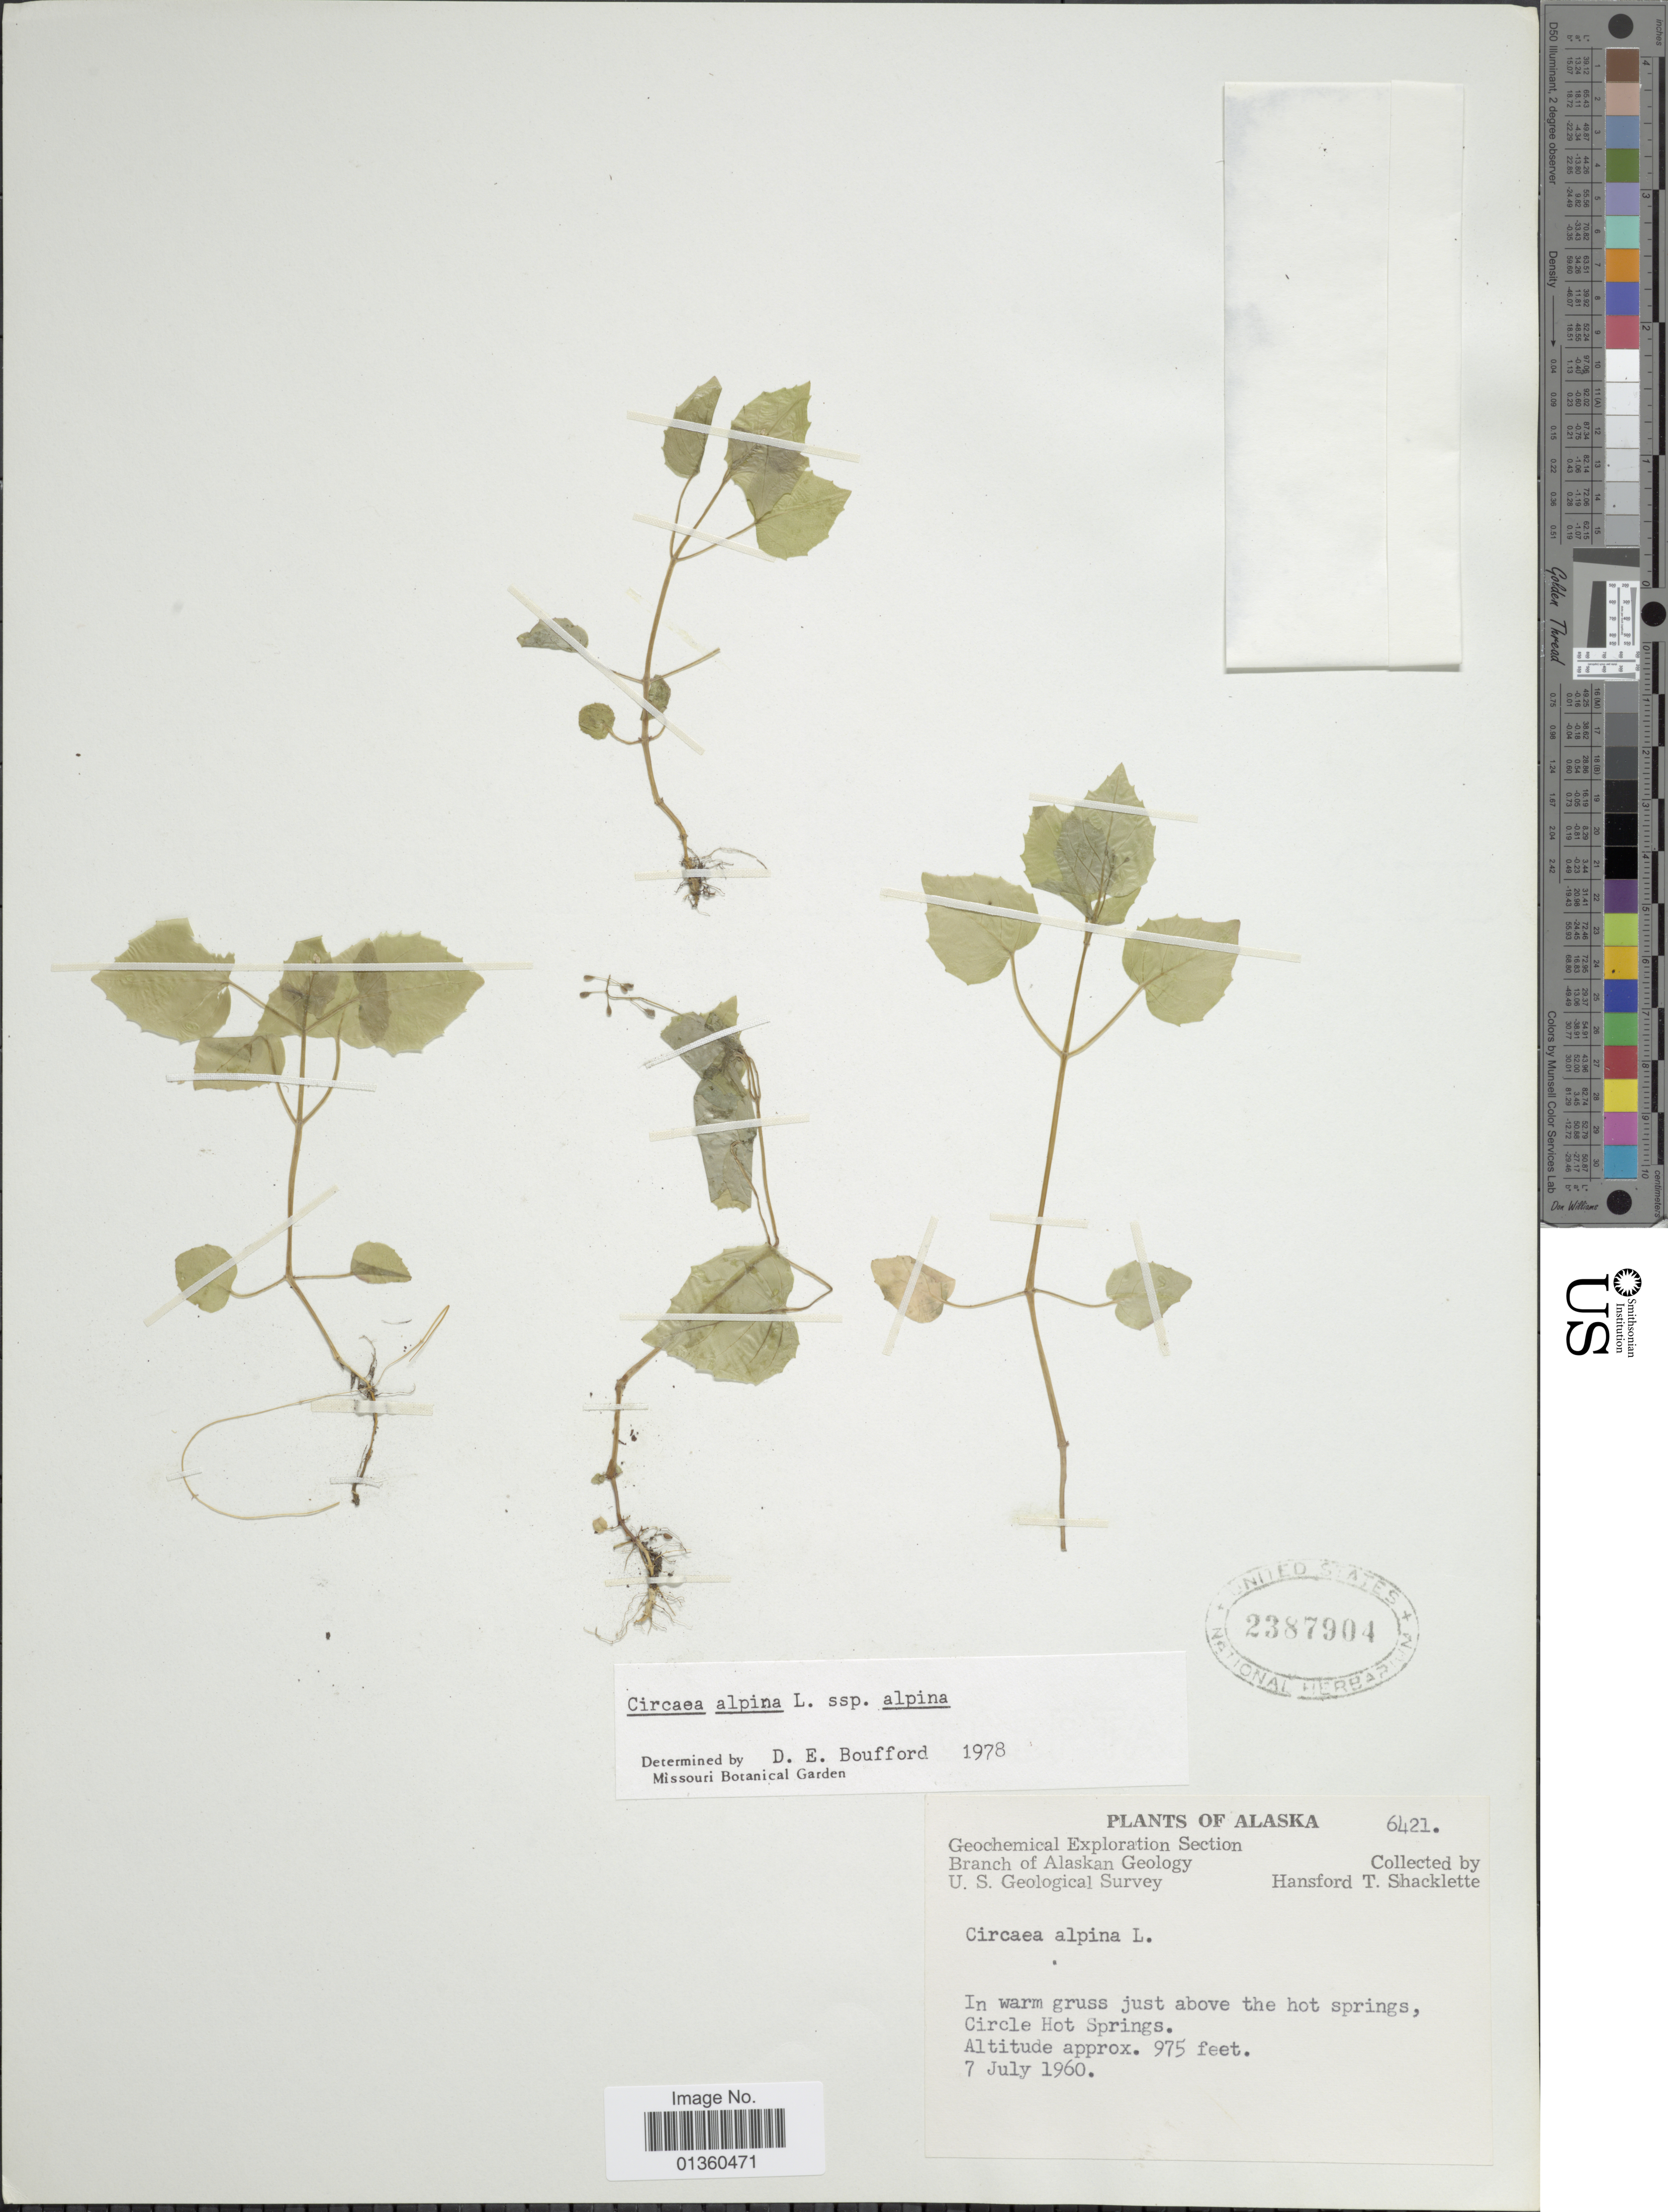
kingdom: Plantae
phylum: Tracheophyta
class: Magnoliopsida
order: Myrtales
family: Onagraceae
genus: Circaea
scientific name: Circaea alpina subsp. alpina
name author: L.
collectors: H. Shacklette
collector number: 6421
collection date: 1960-07-07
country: United States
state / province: Alaska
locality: In warm gruss just above the hot springs, Circle Hot Springs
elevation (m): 297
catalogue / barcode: US 2387904